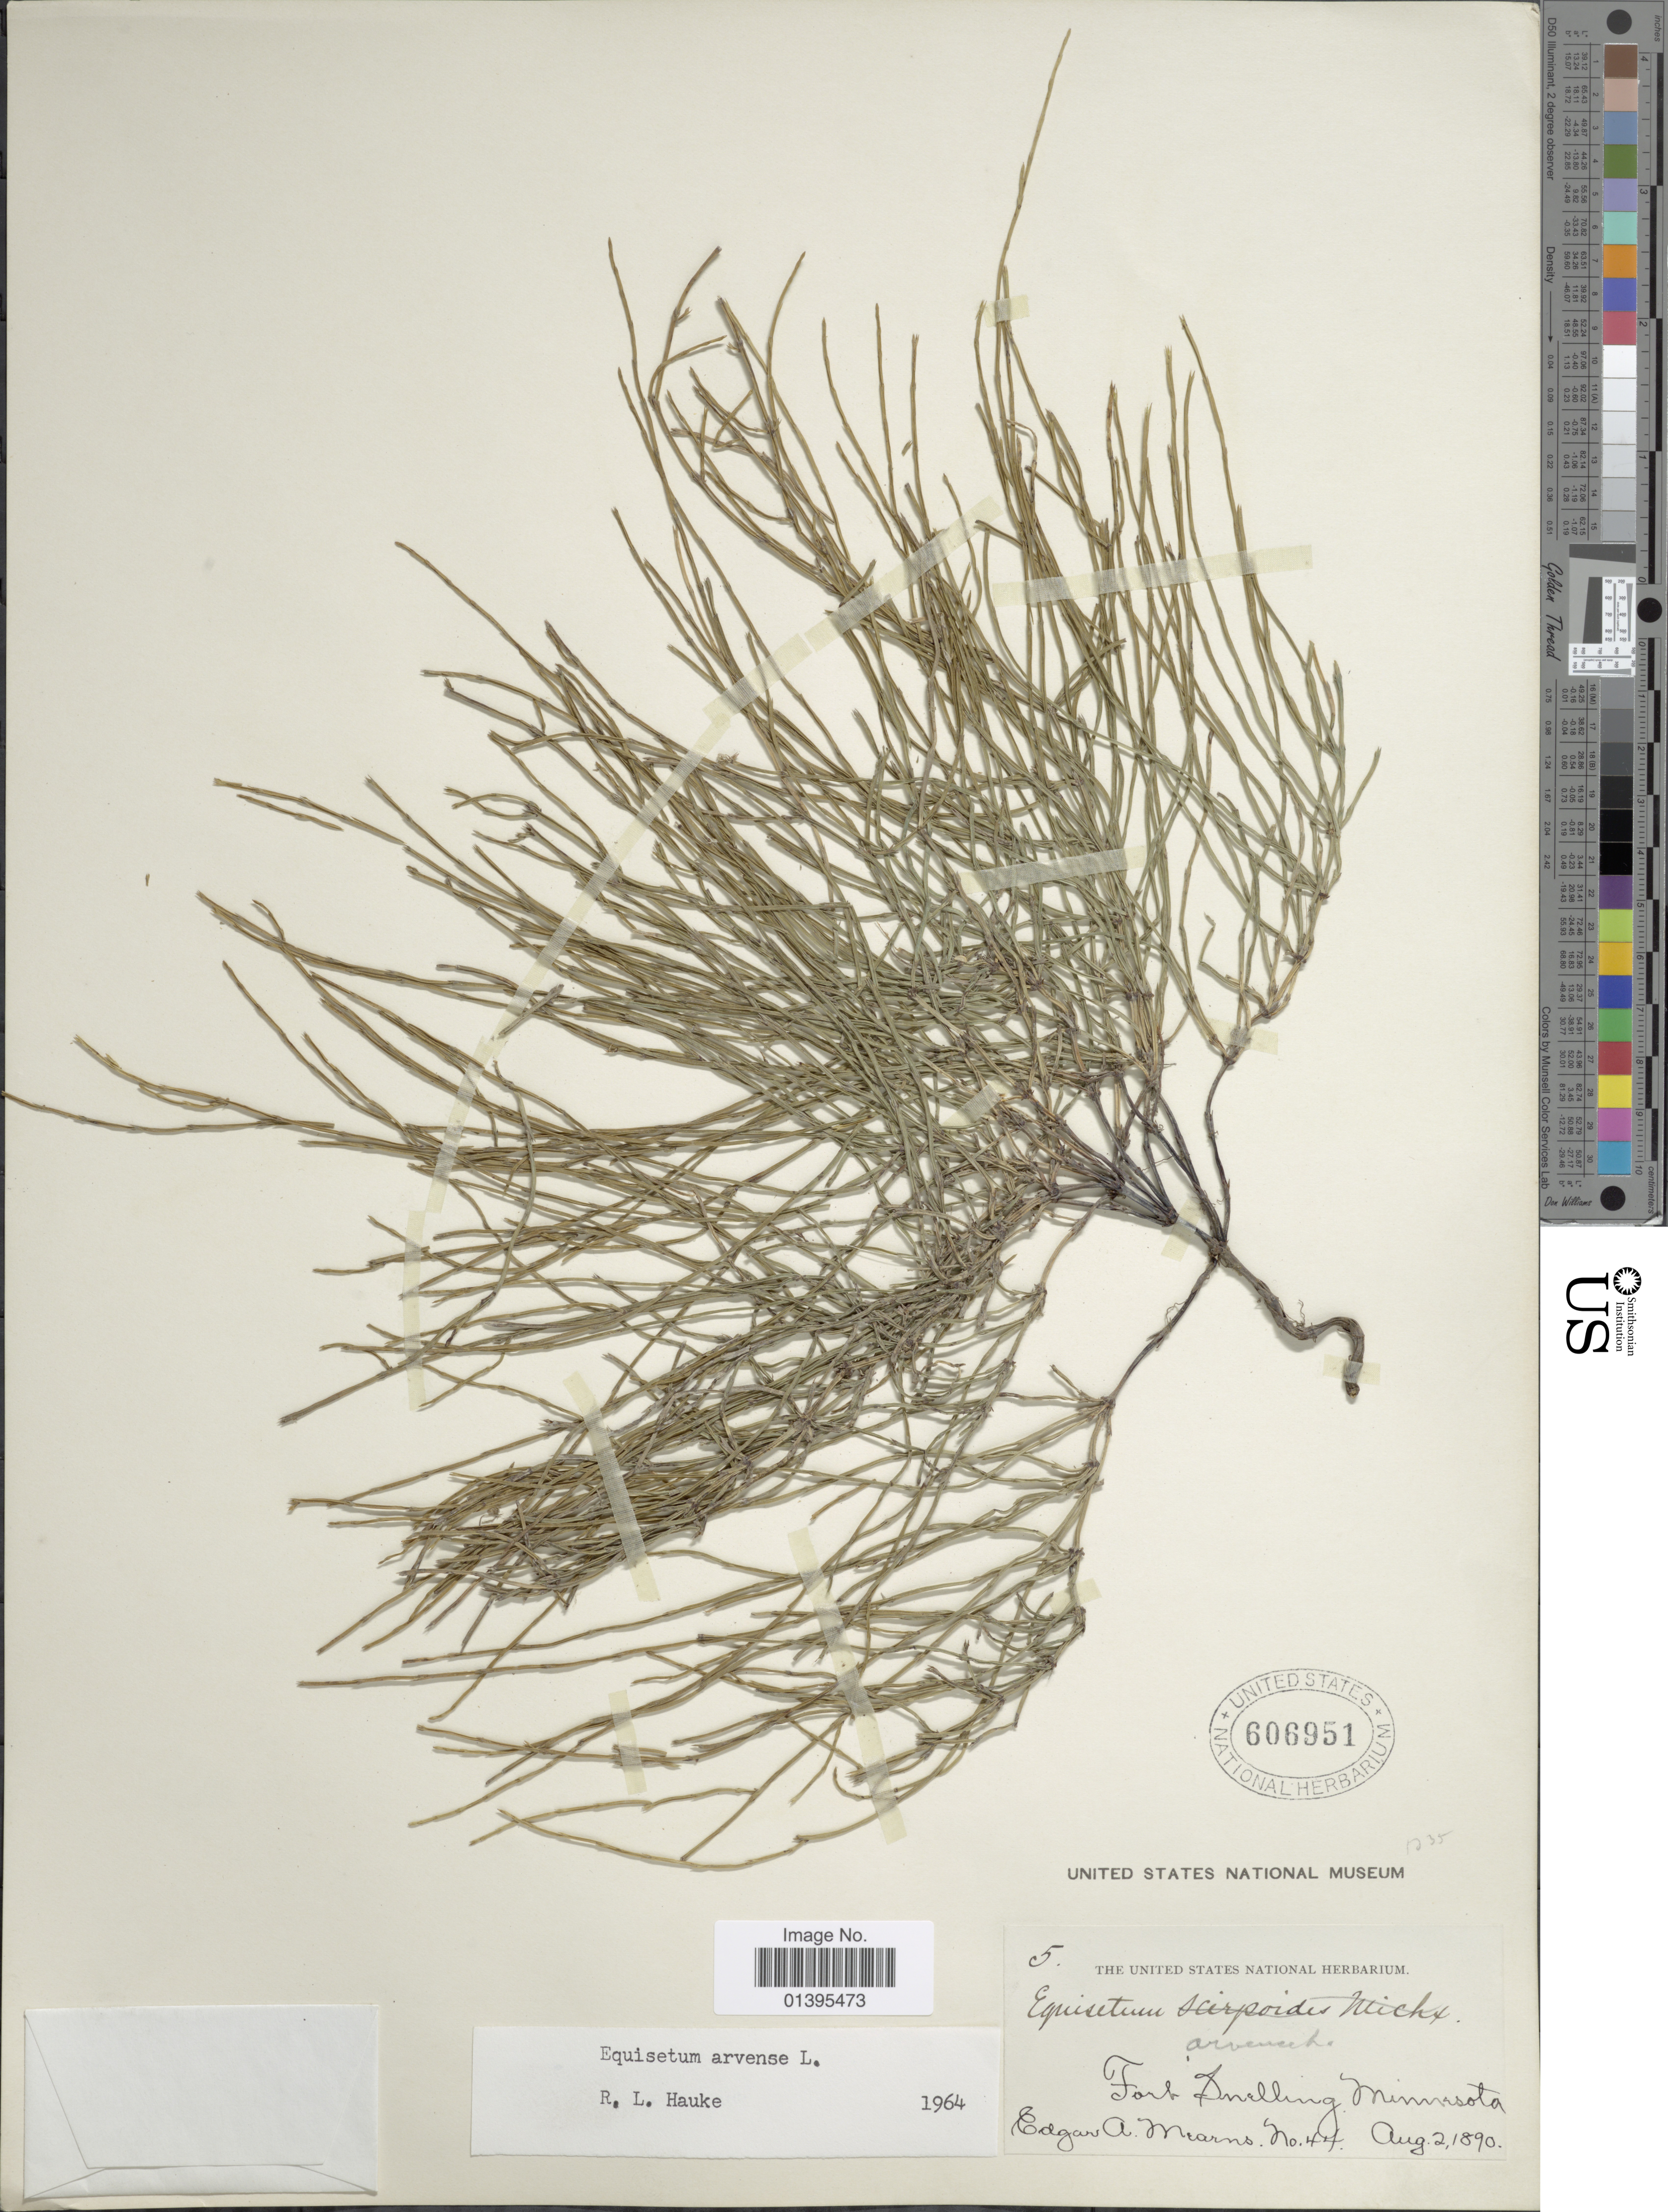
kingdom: Plantae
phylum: Tracheophyta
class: Polypodiopsida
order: Equisetales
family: Equisetaceae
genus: Equisetum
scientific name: Equisetum arvense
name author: L.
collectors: E. A. Mearns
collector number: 44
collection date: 1890-08-02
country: United States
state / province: Minnesota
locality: Fort Snelling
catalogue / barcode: US 606951